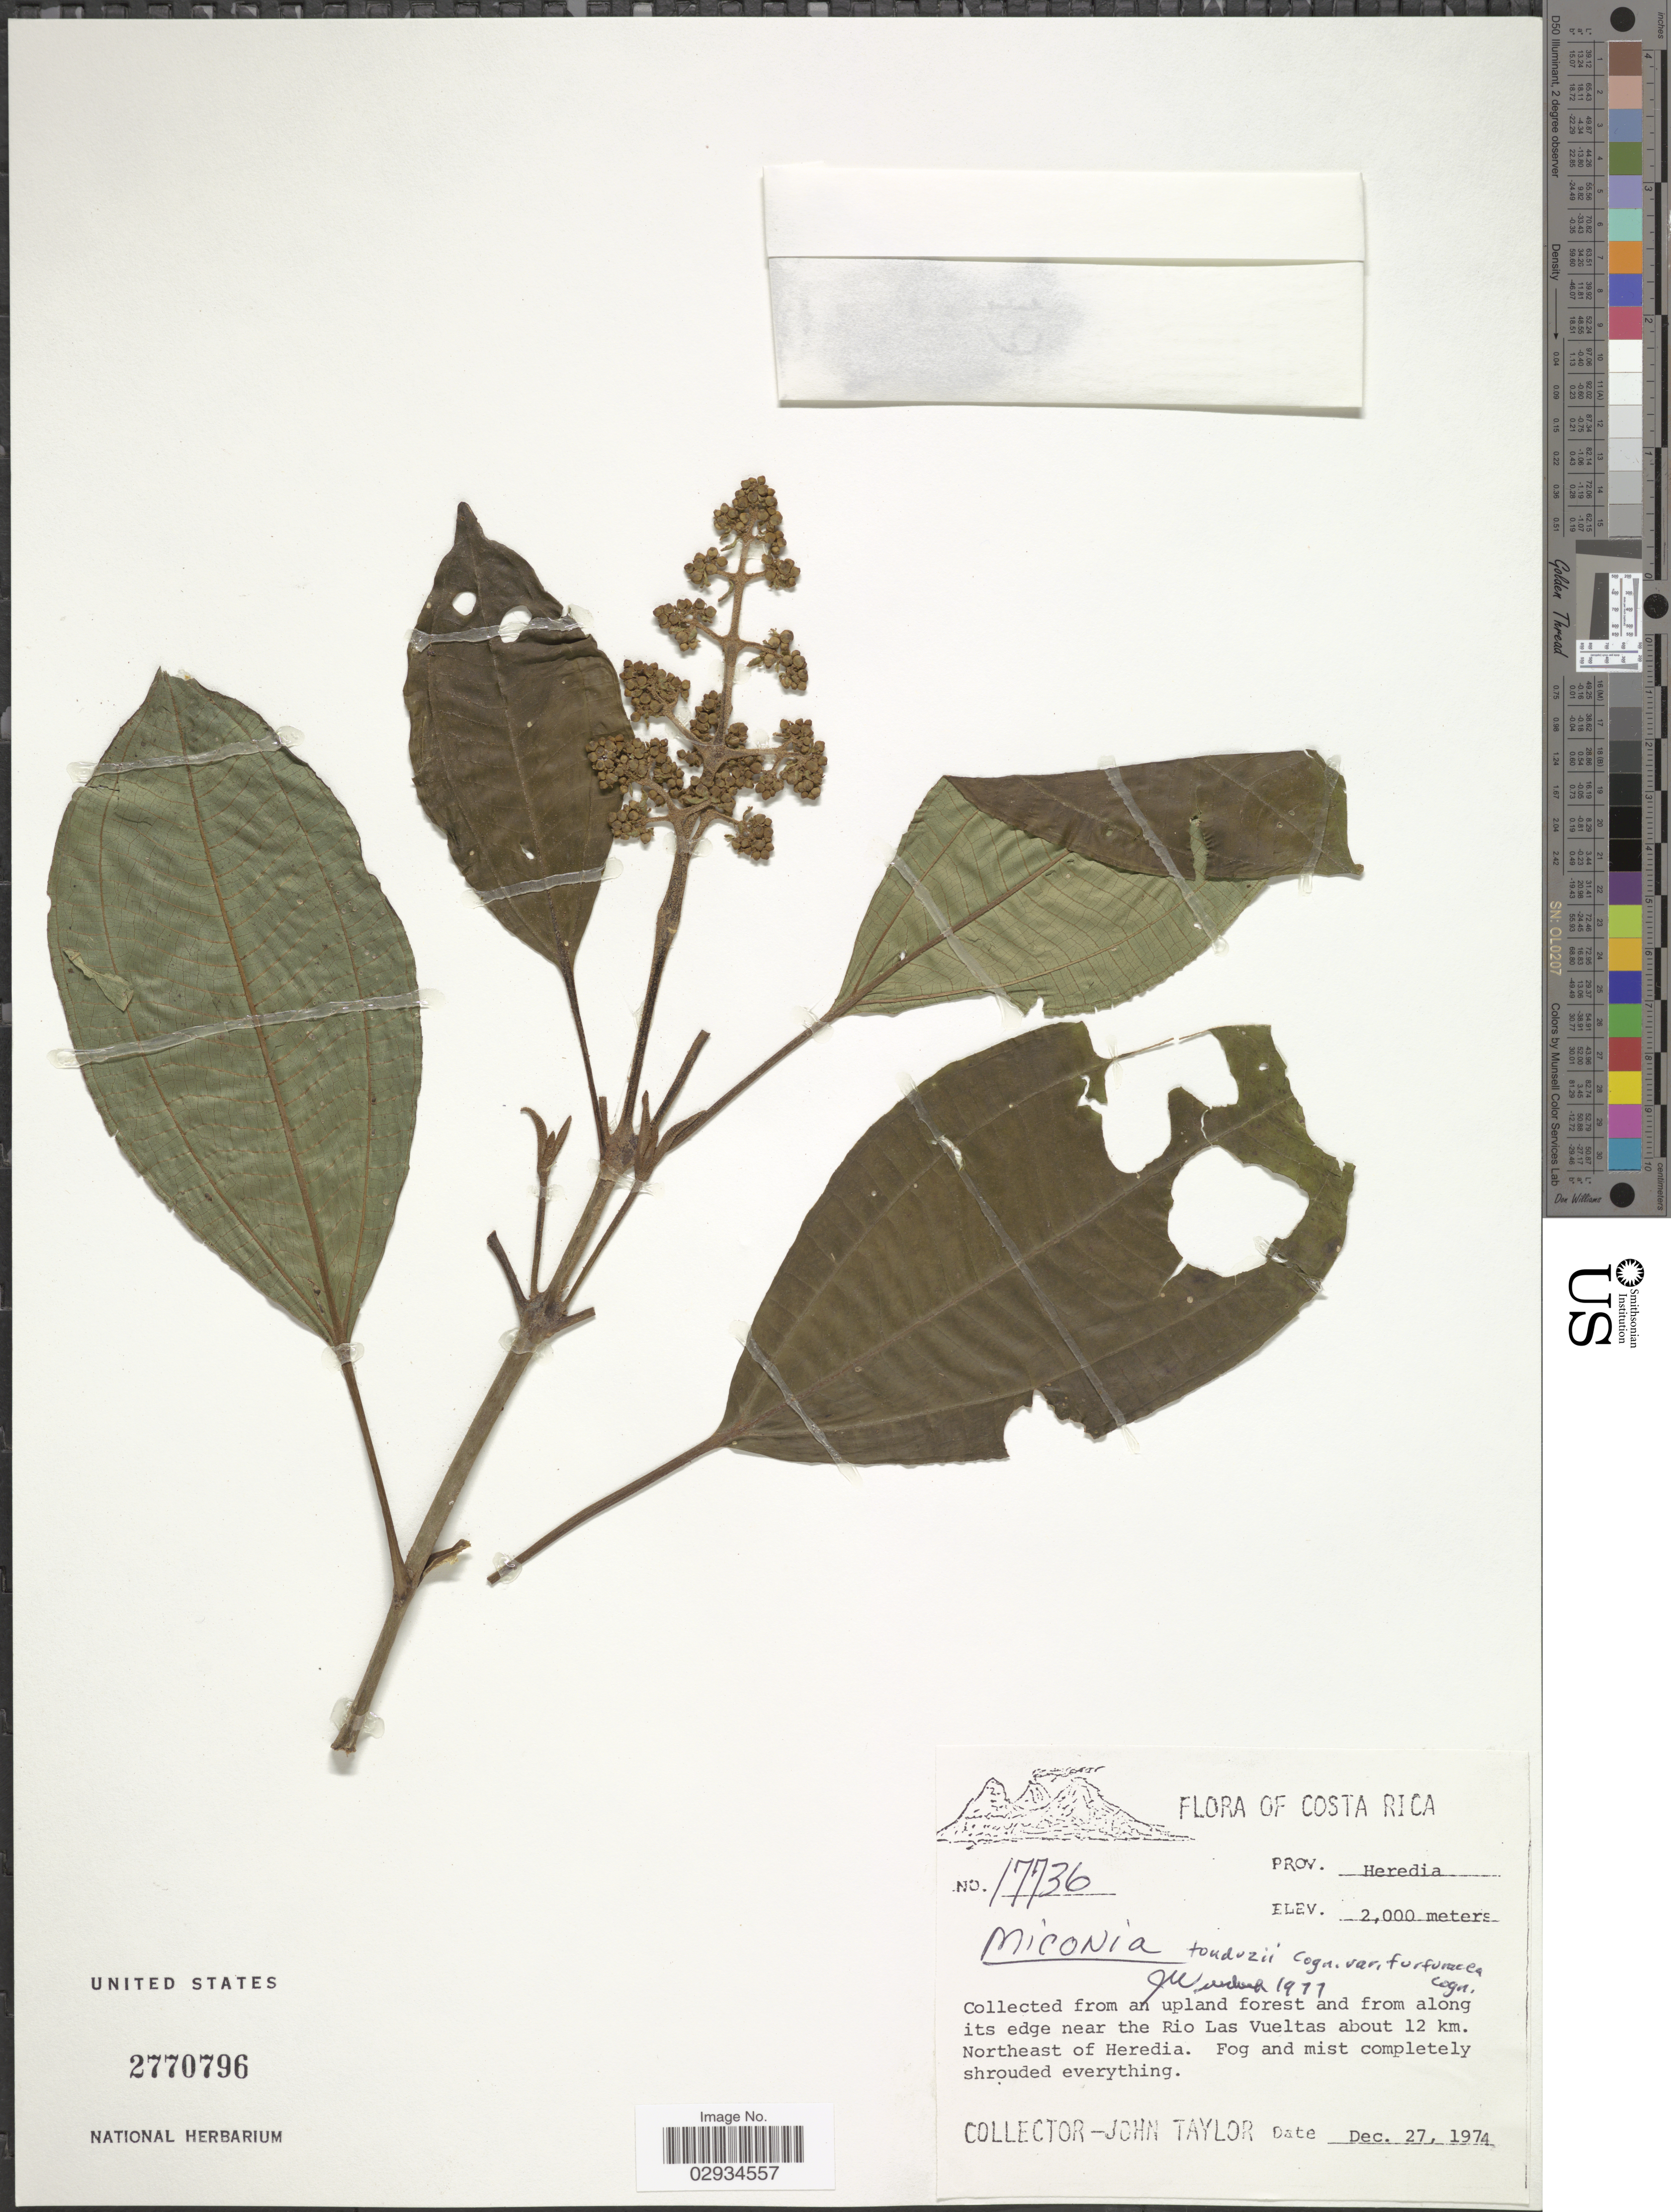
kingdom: Plantae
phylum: Tracheophyta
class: Magnoliopsida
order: Myrtales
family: Melastomataceae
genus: Miconia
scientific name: Miconia tonduzii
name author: Cogn. in A. DC.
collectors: J. Taylor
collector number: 17736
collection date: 1974-12-27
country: Costa Rica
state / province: Heredia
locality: Upland forest and from along its edge near the Rio Las Vueltas about 12 km. Northeast of Heredia.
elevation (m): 2000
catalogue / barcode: US 2770796